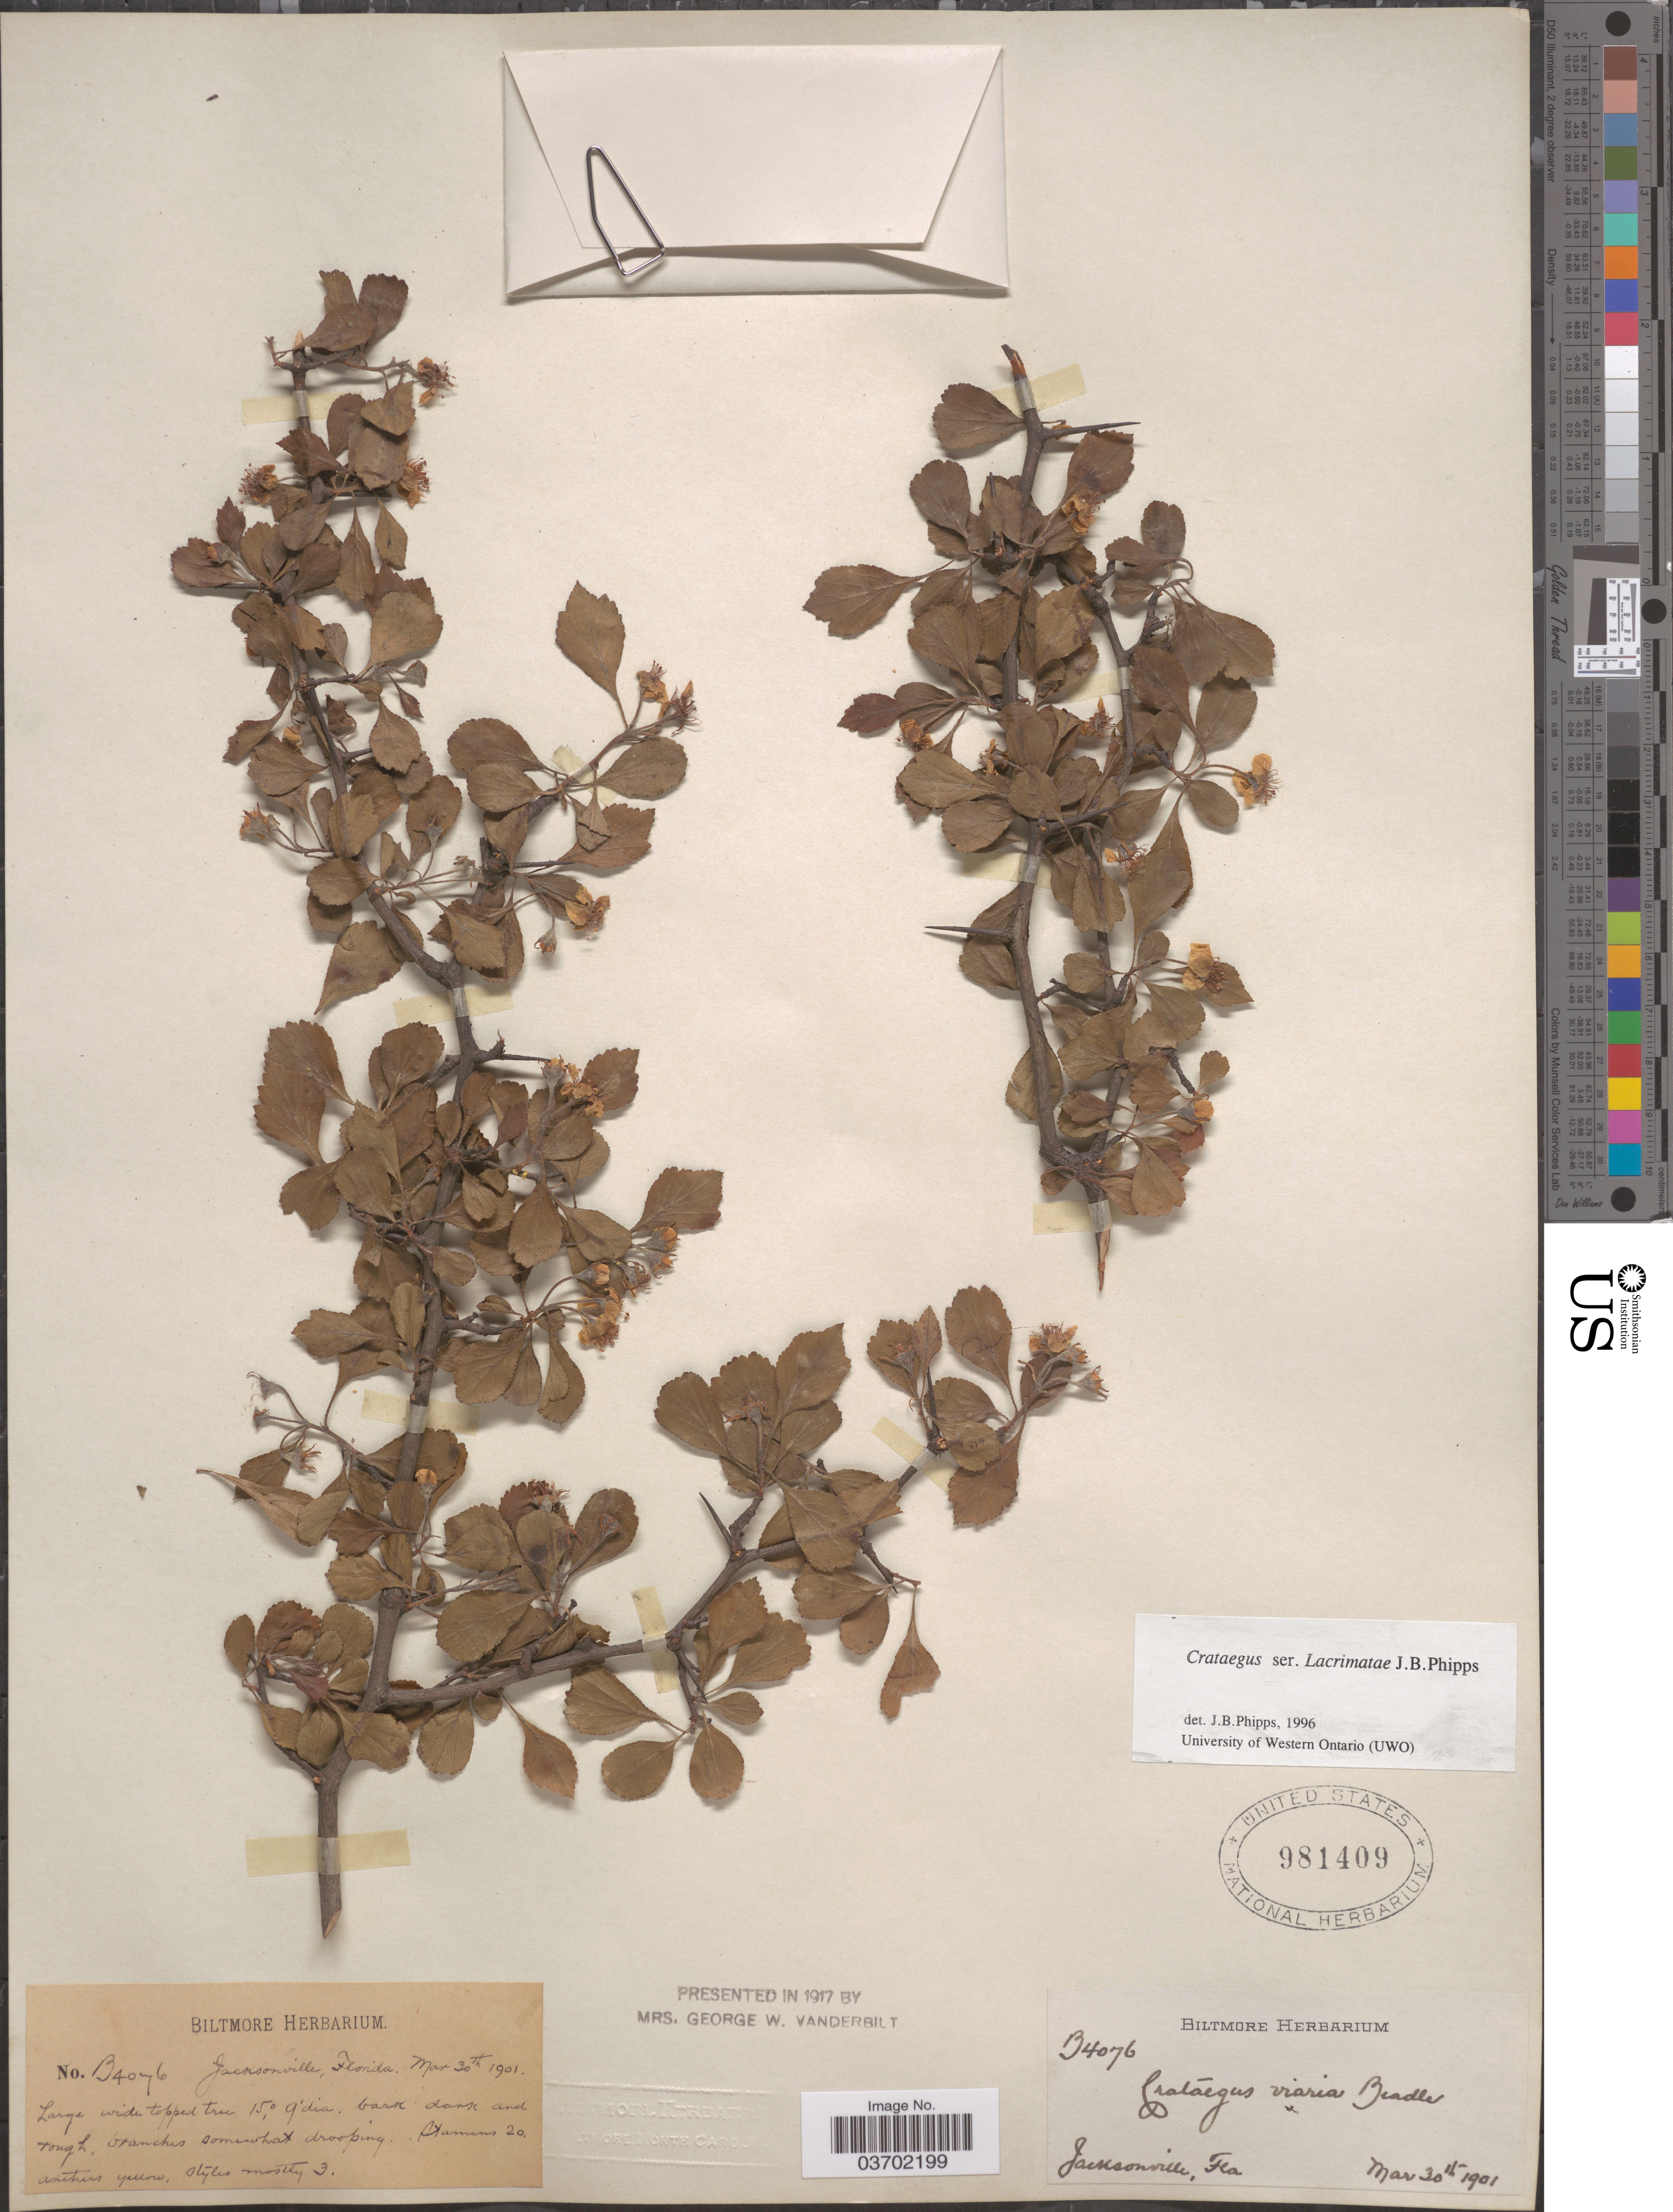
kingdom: Plantae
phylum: Tracheophyta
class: Magnoliopsida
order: Rosales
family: Rosaceae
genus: Crataegus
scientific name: Crataegus viaria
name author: Beadle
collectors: ex herb. Biltmore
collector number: B4076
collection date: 1901-03-30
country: United States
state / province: Florida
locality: Jacksonville.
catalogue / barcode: US 981409